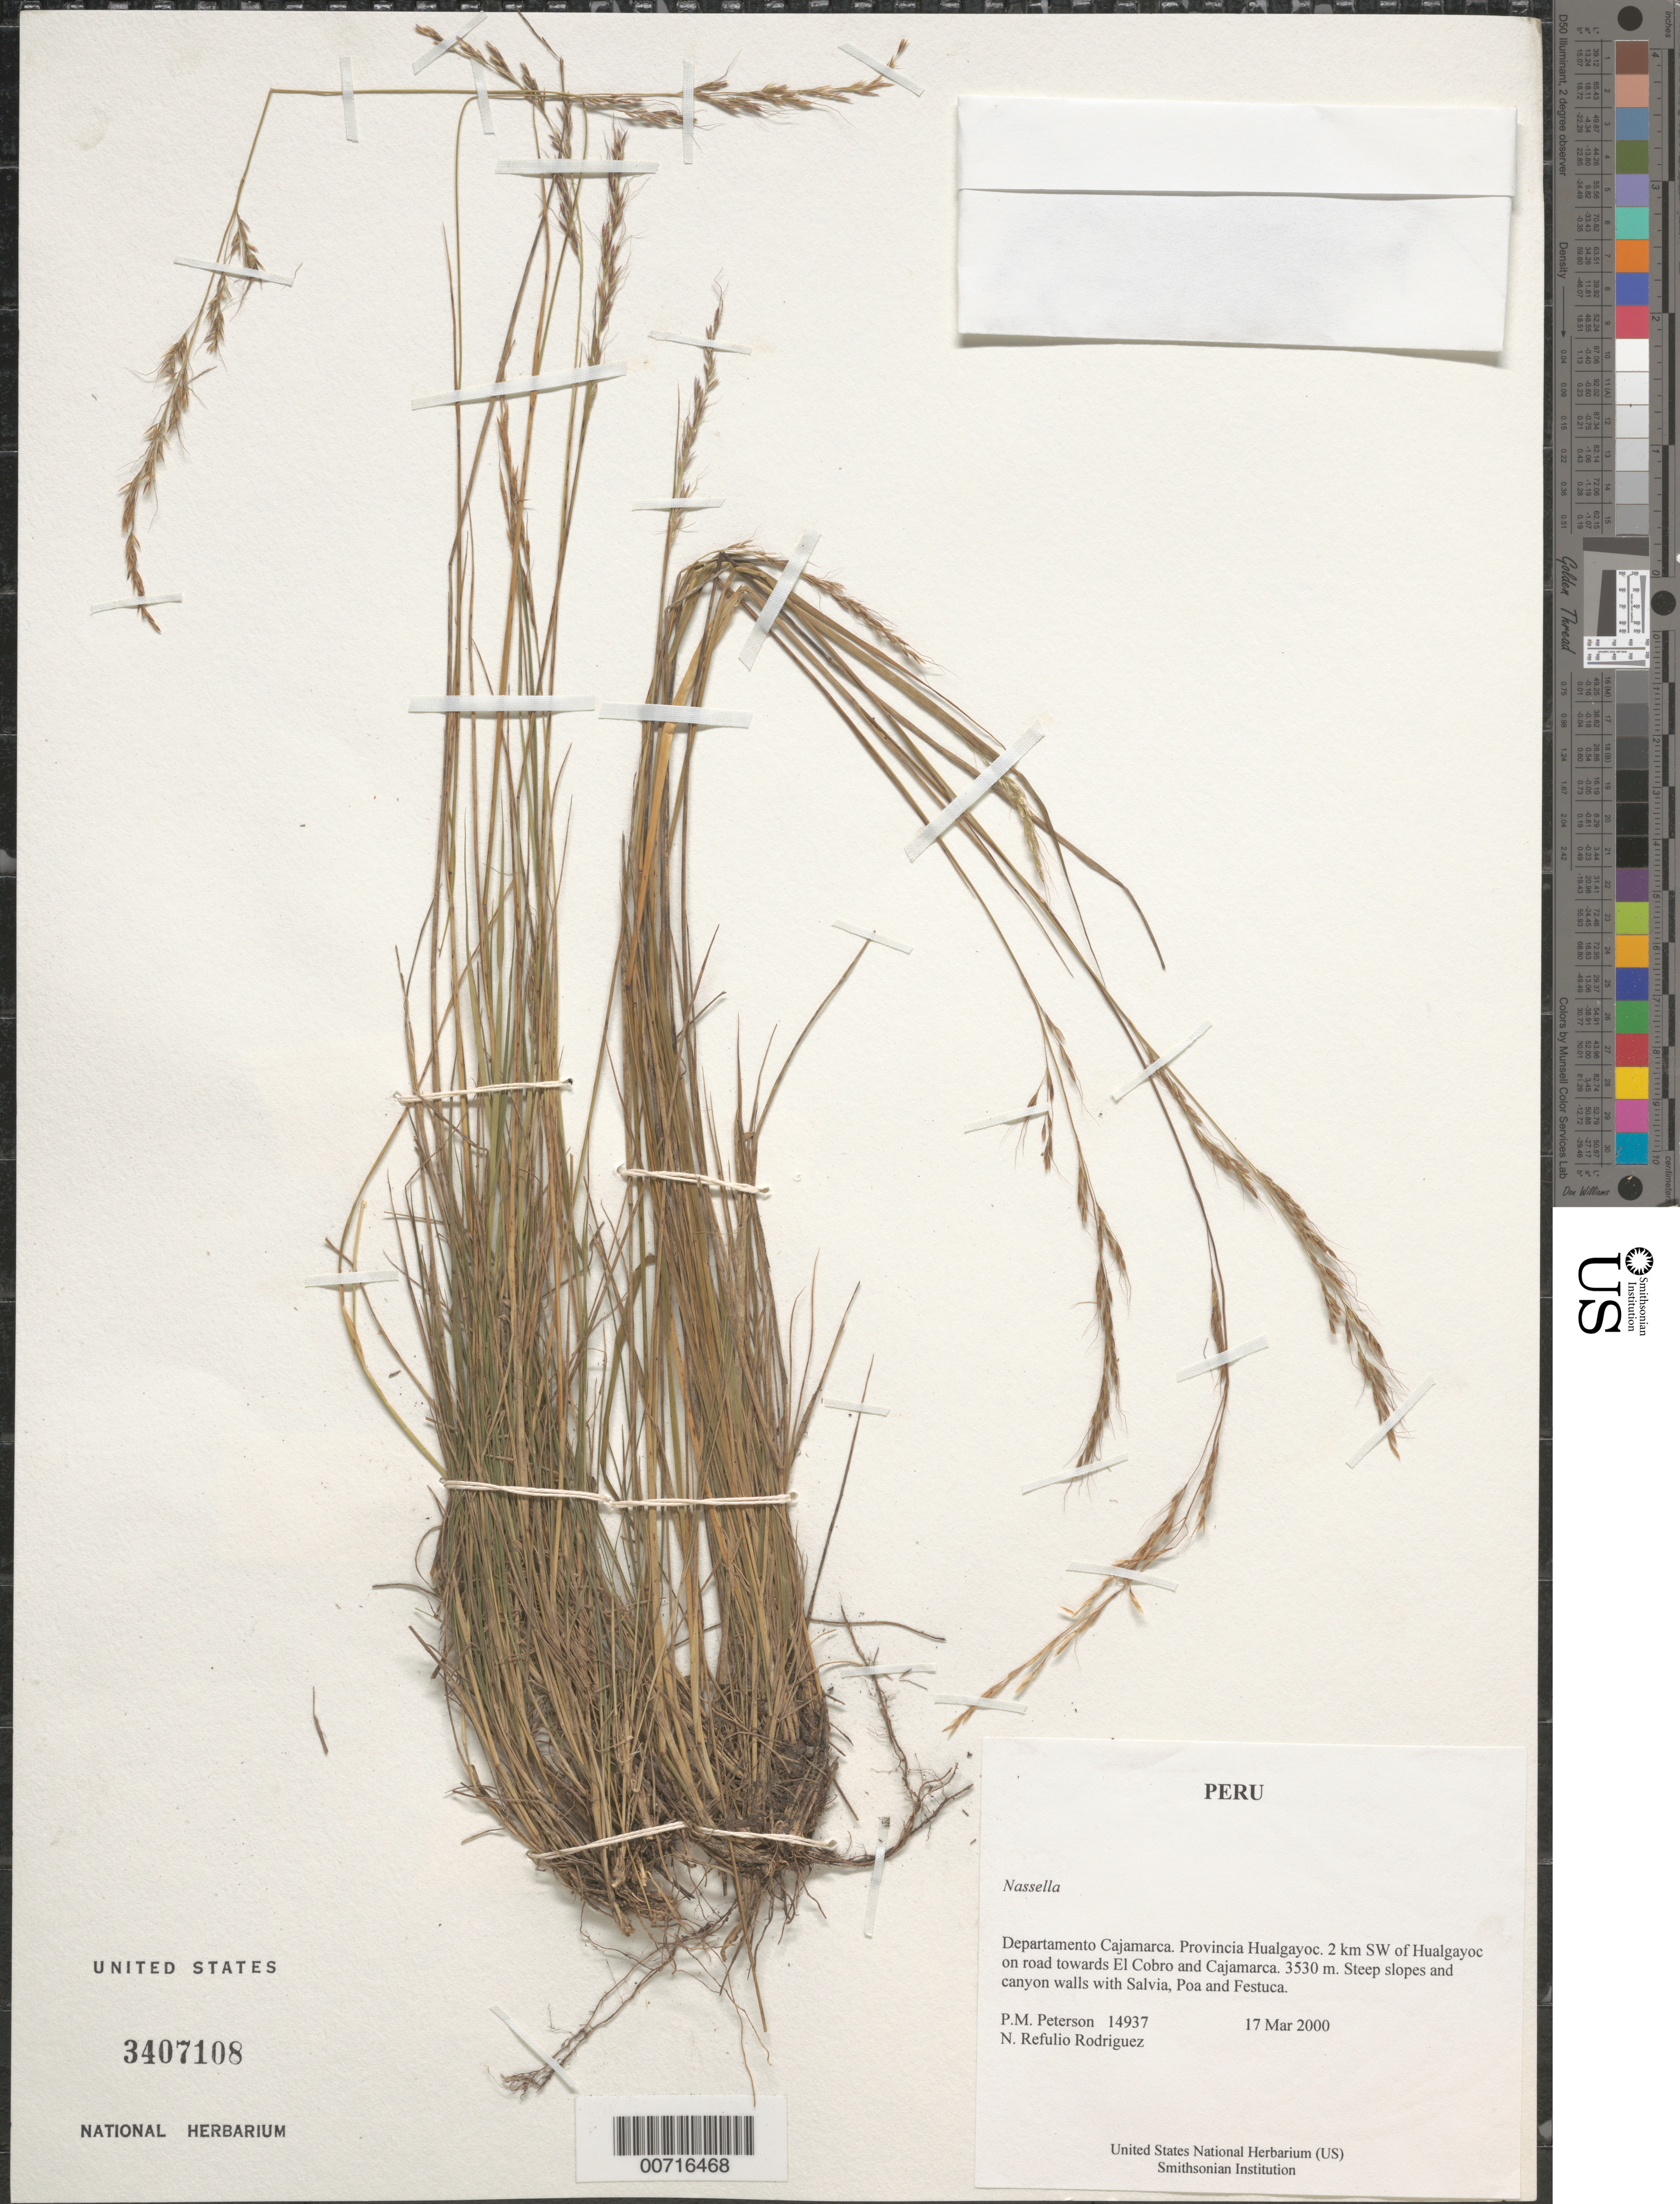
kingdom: Plantae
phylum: Tracheophyta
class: Liliopsida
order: Poales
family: Poaceae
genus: Nassella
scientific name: Nassella sp.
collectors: P. M. Peterson & N. Refulio-Rodríguez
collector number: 14937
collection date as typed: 17 Mar 2000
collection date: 2000-03-17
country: Peru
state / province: Cajamarca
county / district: Hualgayoc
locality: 2 km SW of Hualgayoc on road towards El Cobro and Cajamarca.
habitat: Steep slopes and canyon walls with Salvia, Poa and Festuca.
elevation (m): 3530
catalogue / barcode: US 3407108